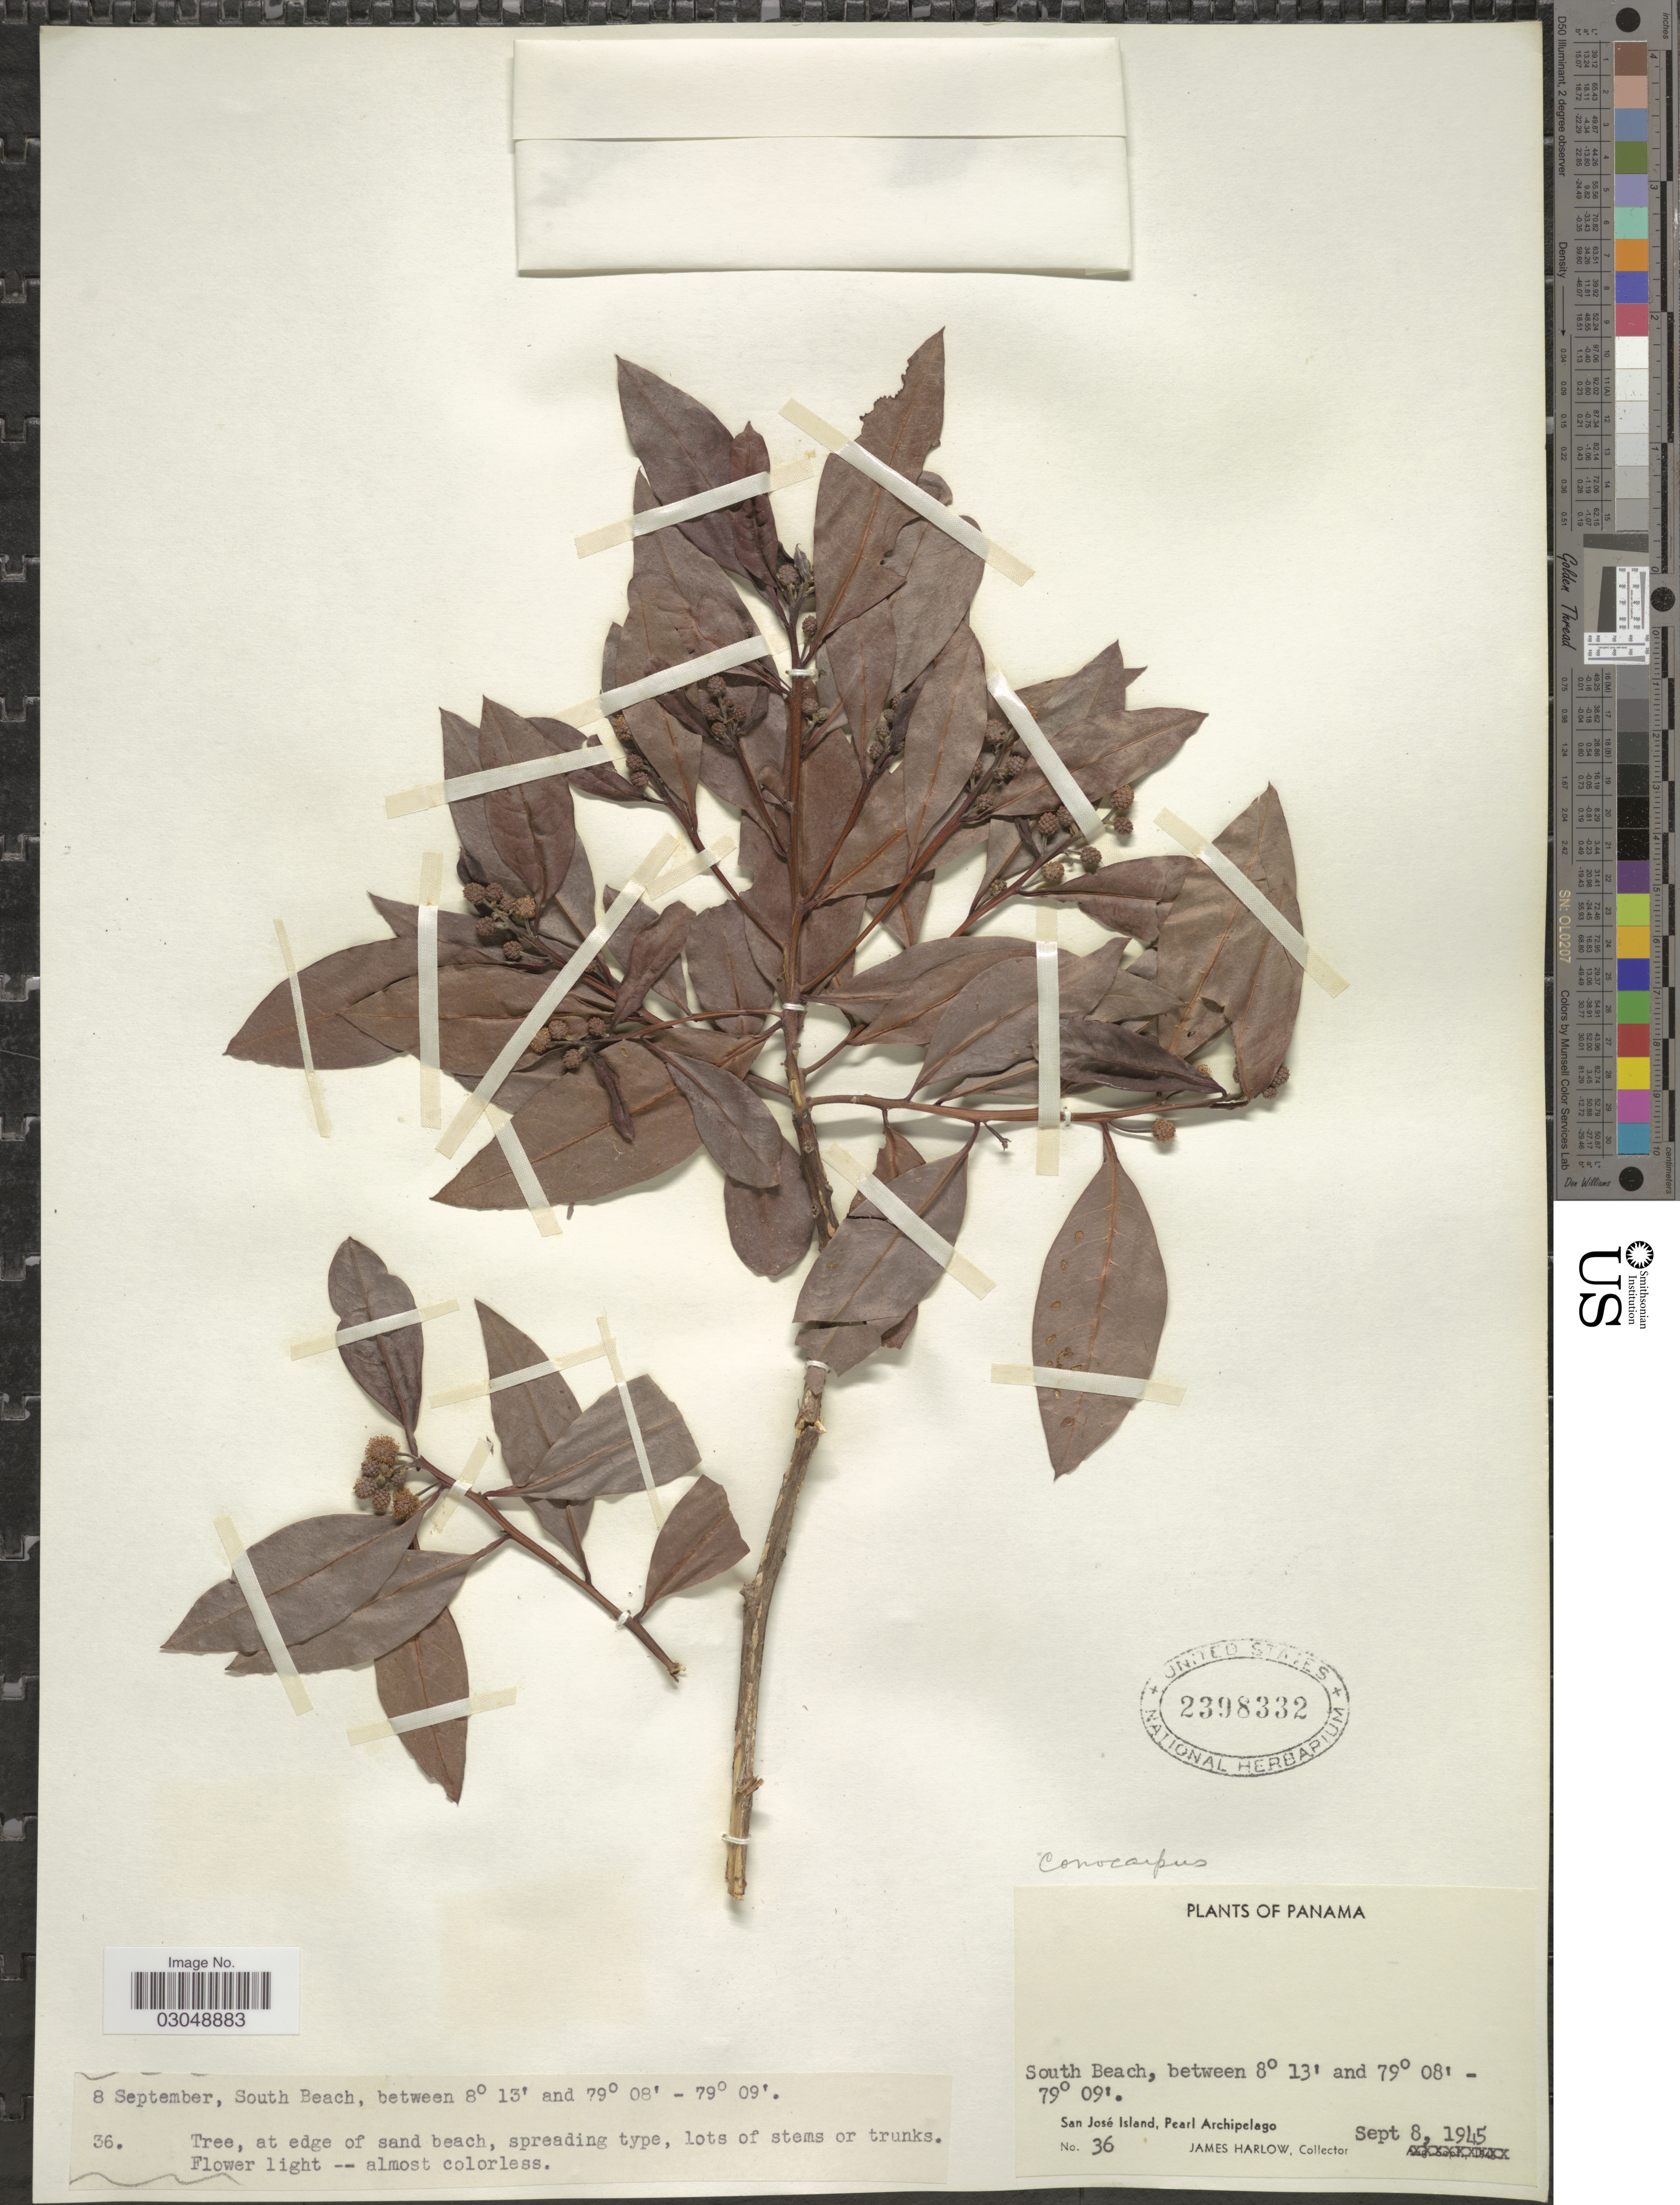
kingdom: Plantae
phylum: Tracheophyta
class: Magnoliopsida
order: Myrtales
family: Combretaceae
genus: Conocarpus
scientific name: Conocarpus erectus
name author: L.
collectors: J. Harlow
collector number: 36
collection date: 1945-09-08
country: Panama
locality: San José Island, Pearl Archipelago. South Beach.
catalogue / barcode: US 2398332